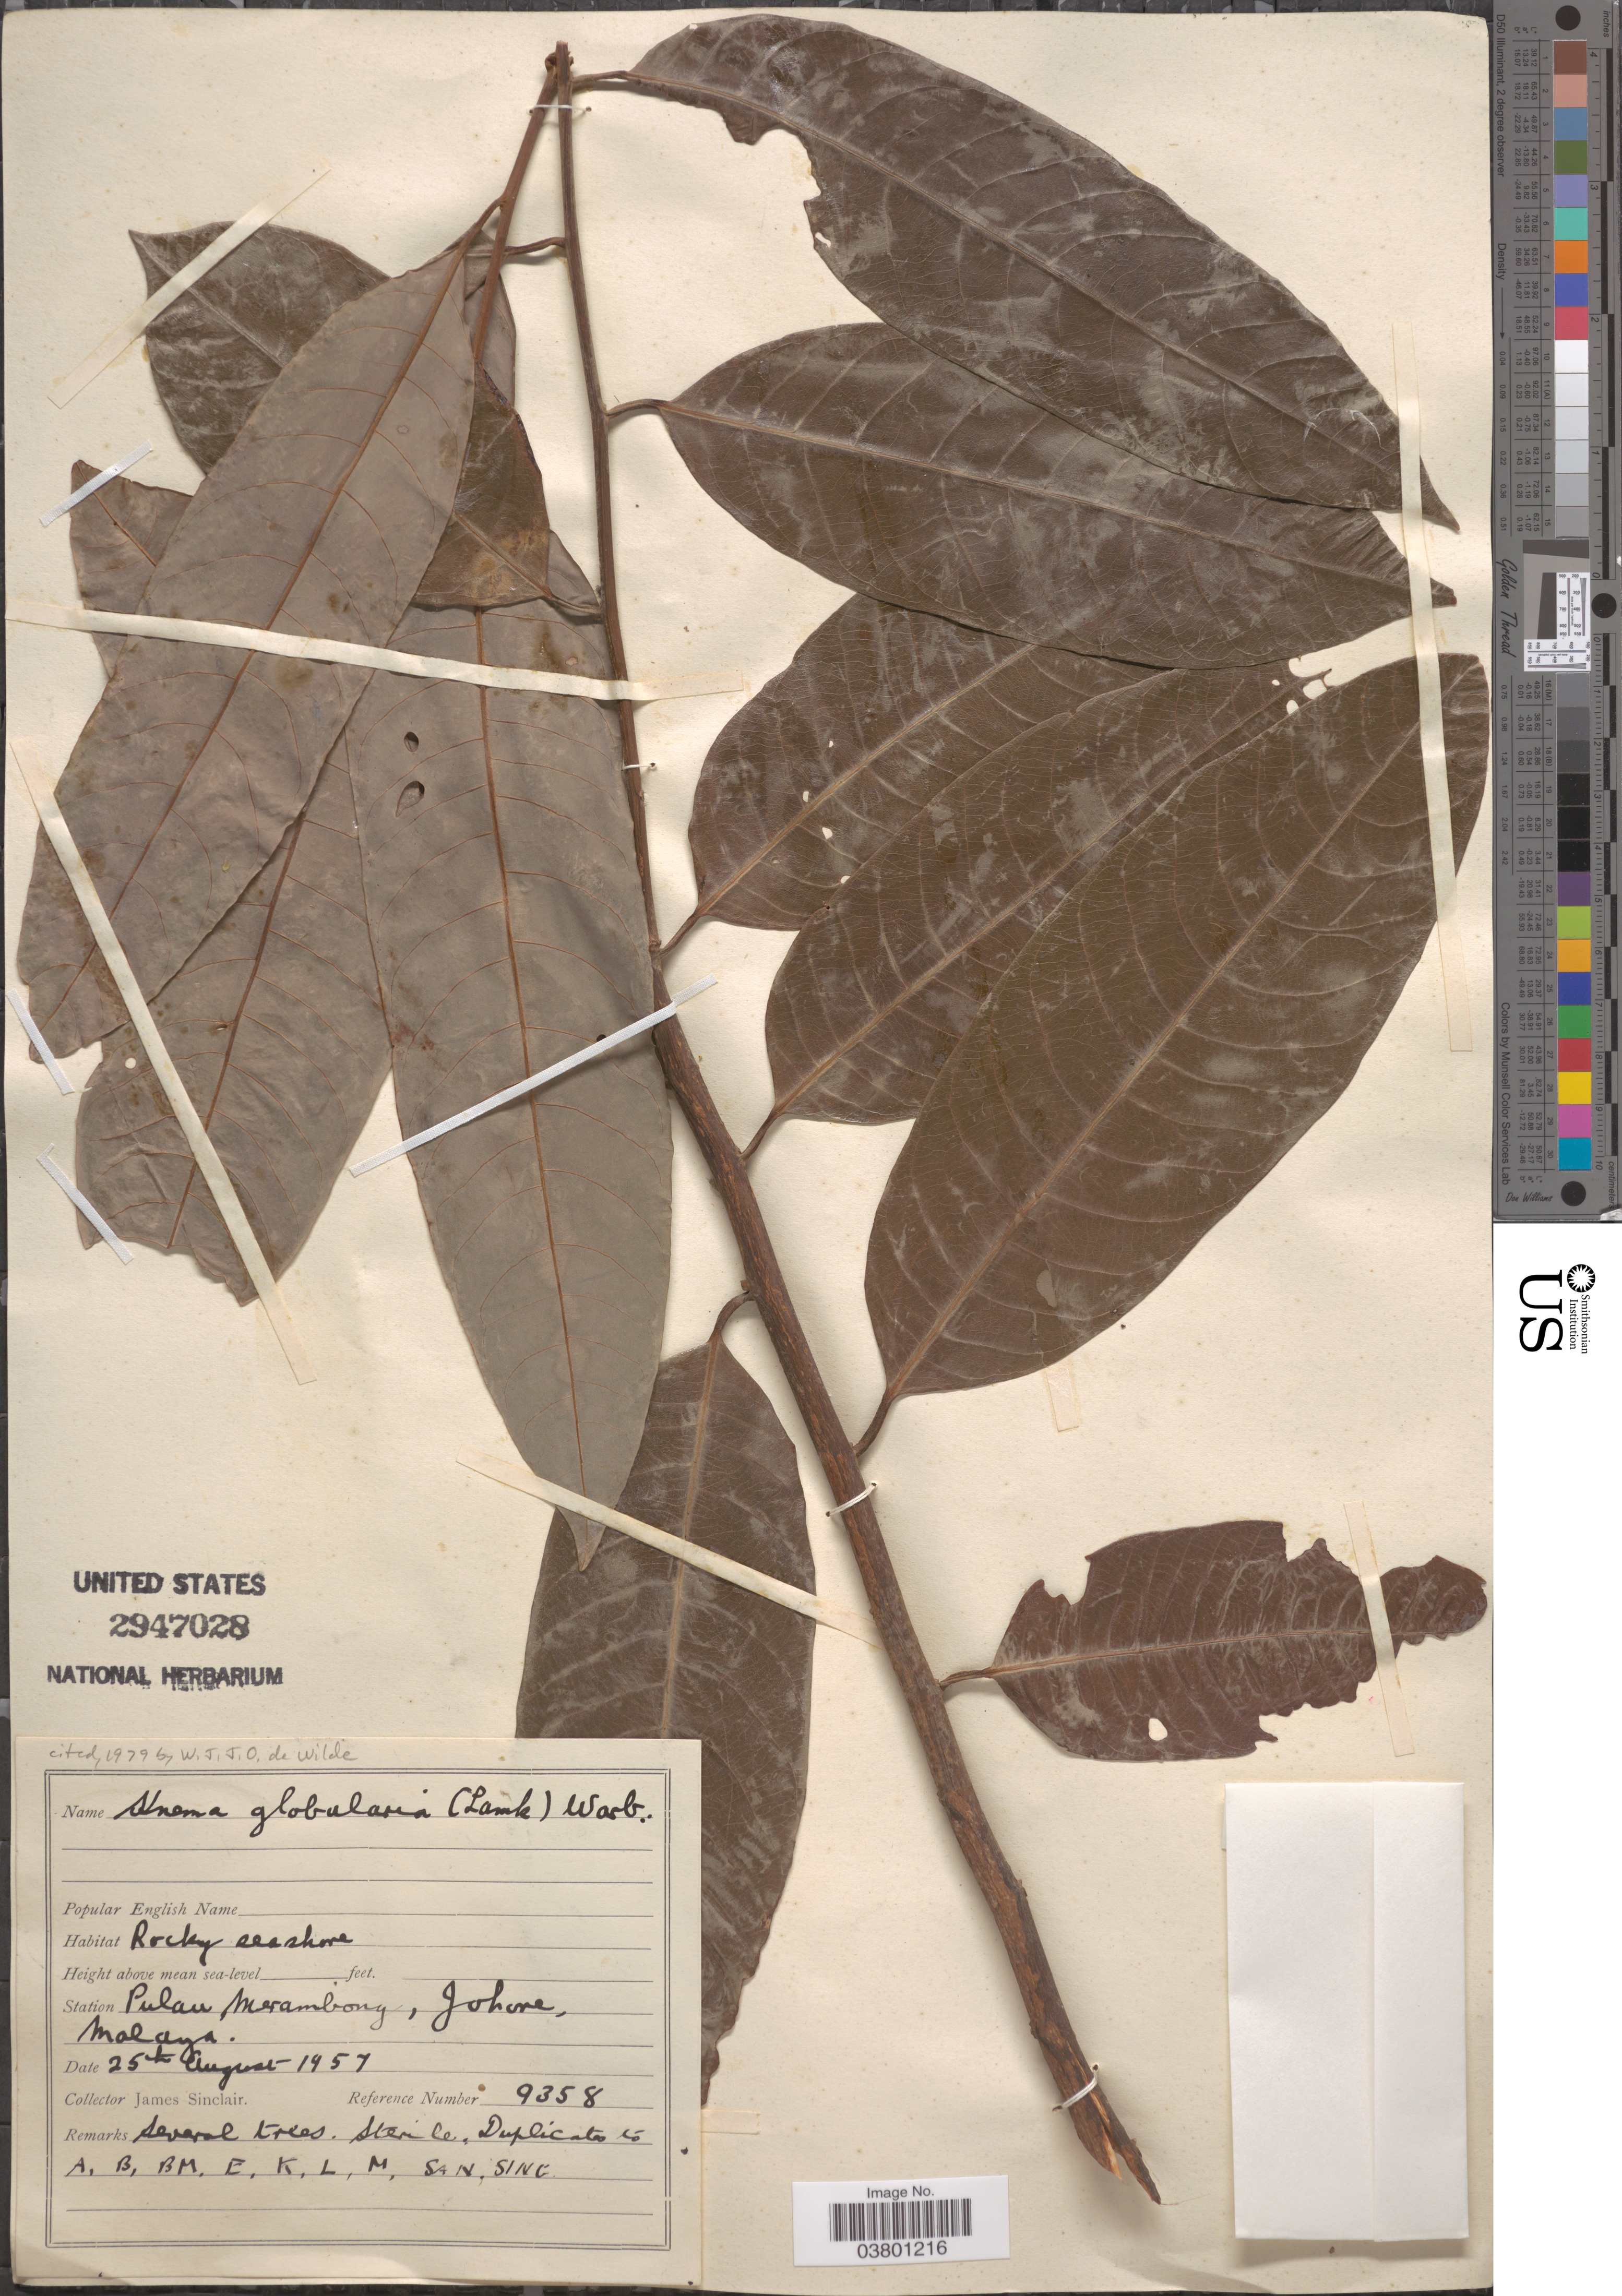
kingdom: Plantae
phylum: Tracheophyta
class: Magnoliopsida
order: Magnoliales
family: Myristicaceae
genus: Knema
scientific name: Knema globularia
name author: (Lam.) Warb.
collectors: J. Sinclair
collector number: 9358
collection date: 1957-08-25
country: Malaysia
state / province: Johor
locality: Station Pulau Merambong, Johore, Malaya.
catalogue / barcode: US 2947028